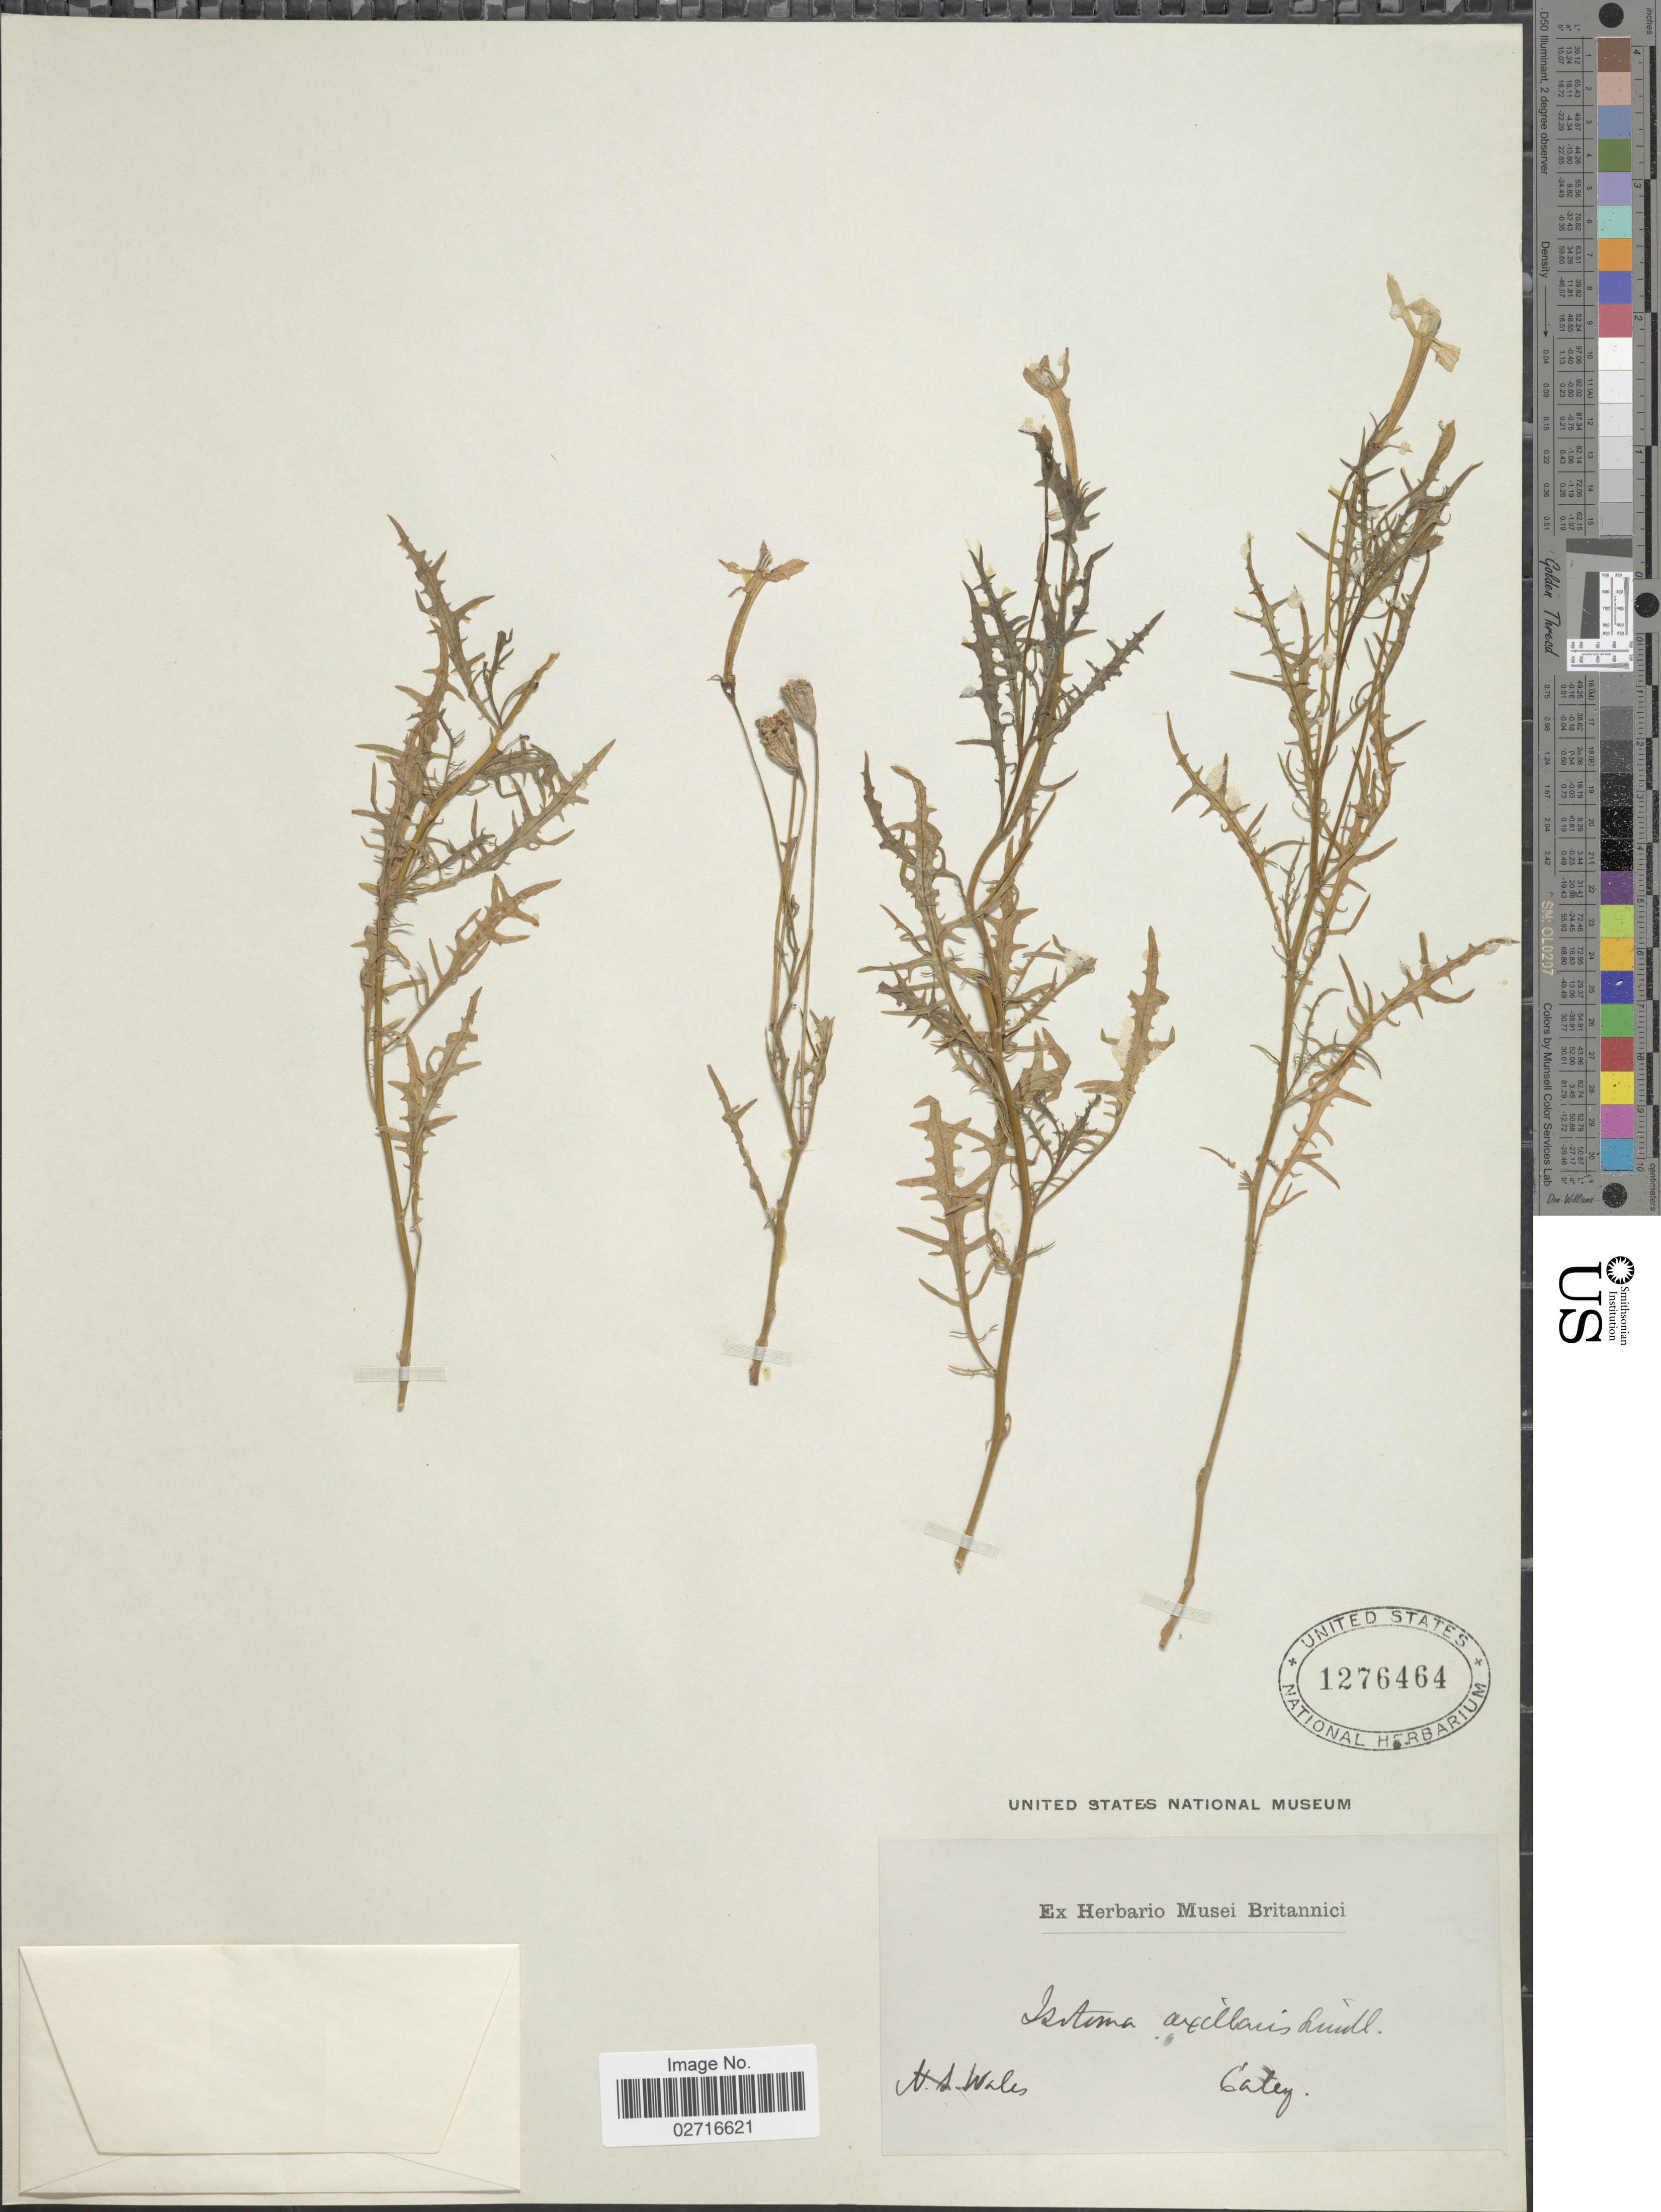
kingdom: Plantae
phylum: Tracheophyta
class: Magnoliopsida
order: Asterales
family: Campanulaceae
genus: Isotoma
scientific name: Isotoma axillaris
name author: Lindl.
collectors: -. Caley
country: Australia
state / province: New South Wales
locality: N.S. Wales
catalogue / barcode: US 1276464